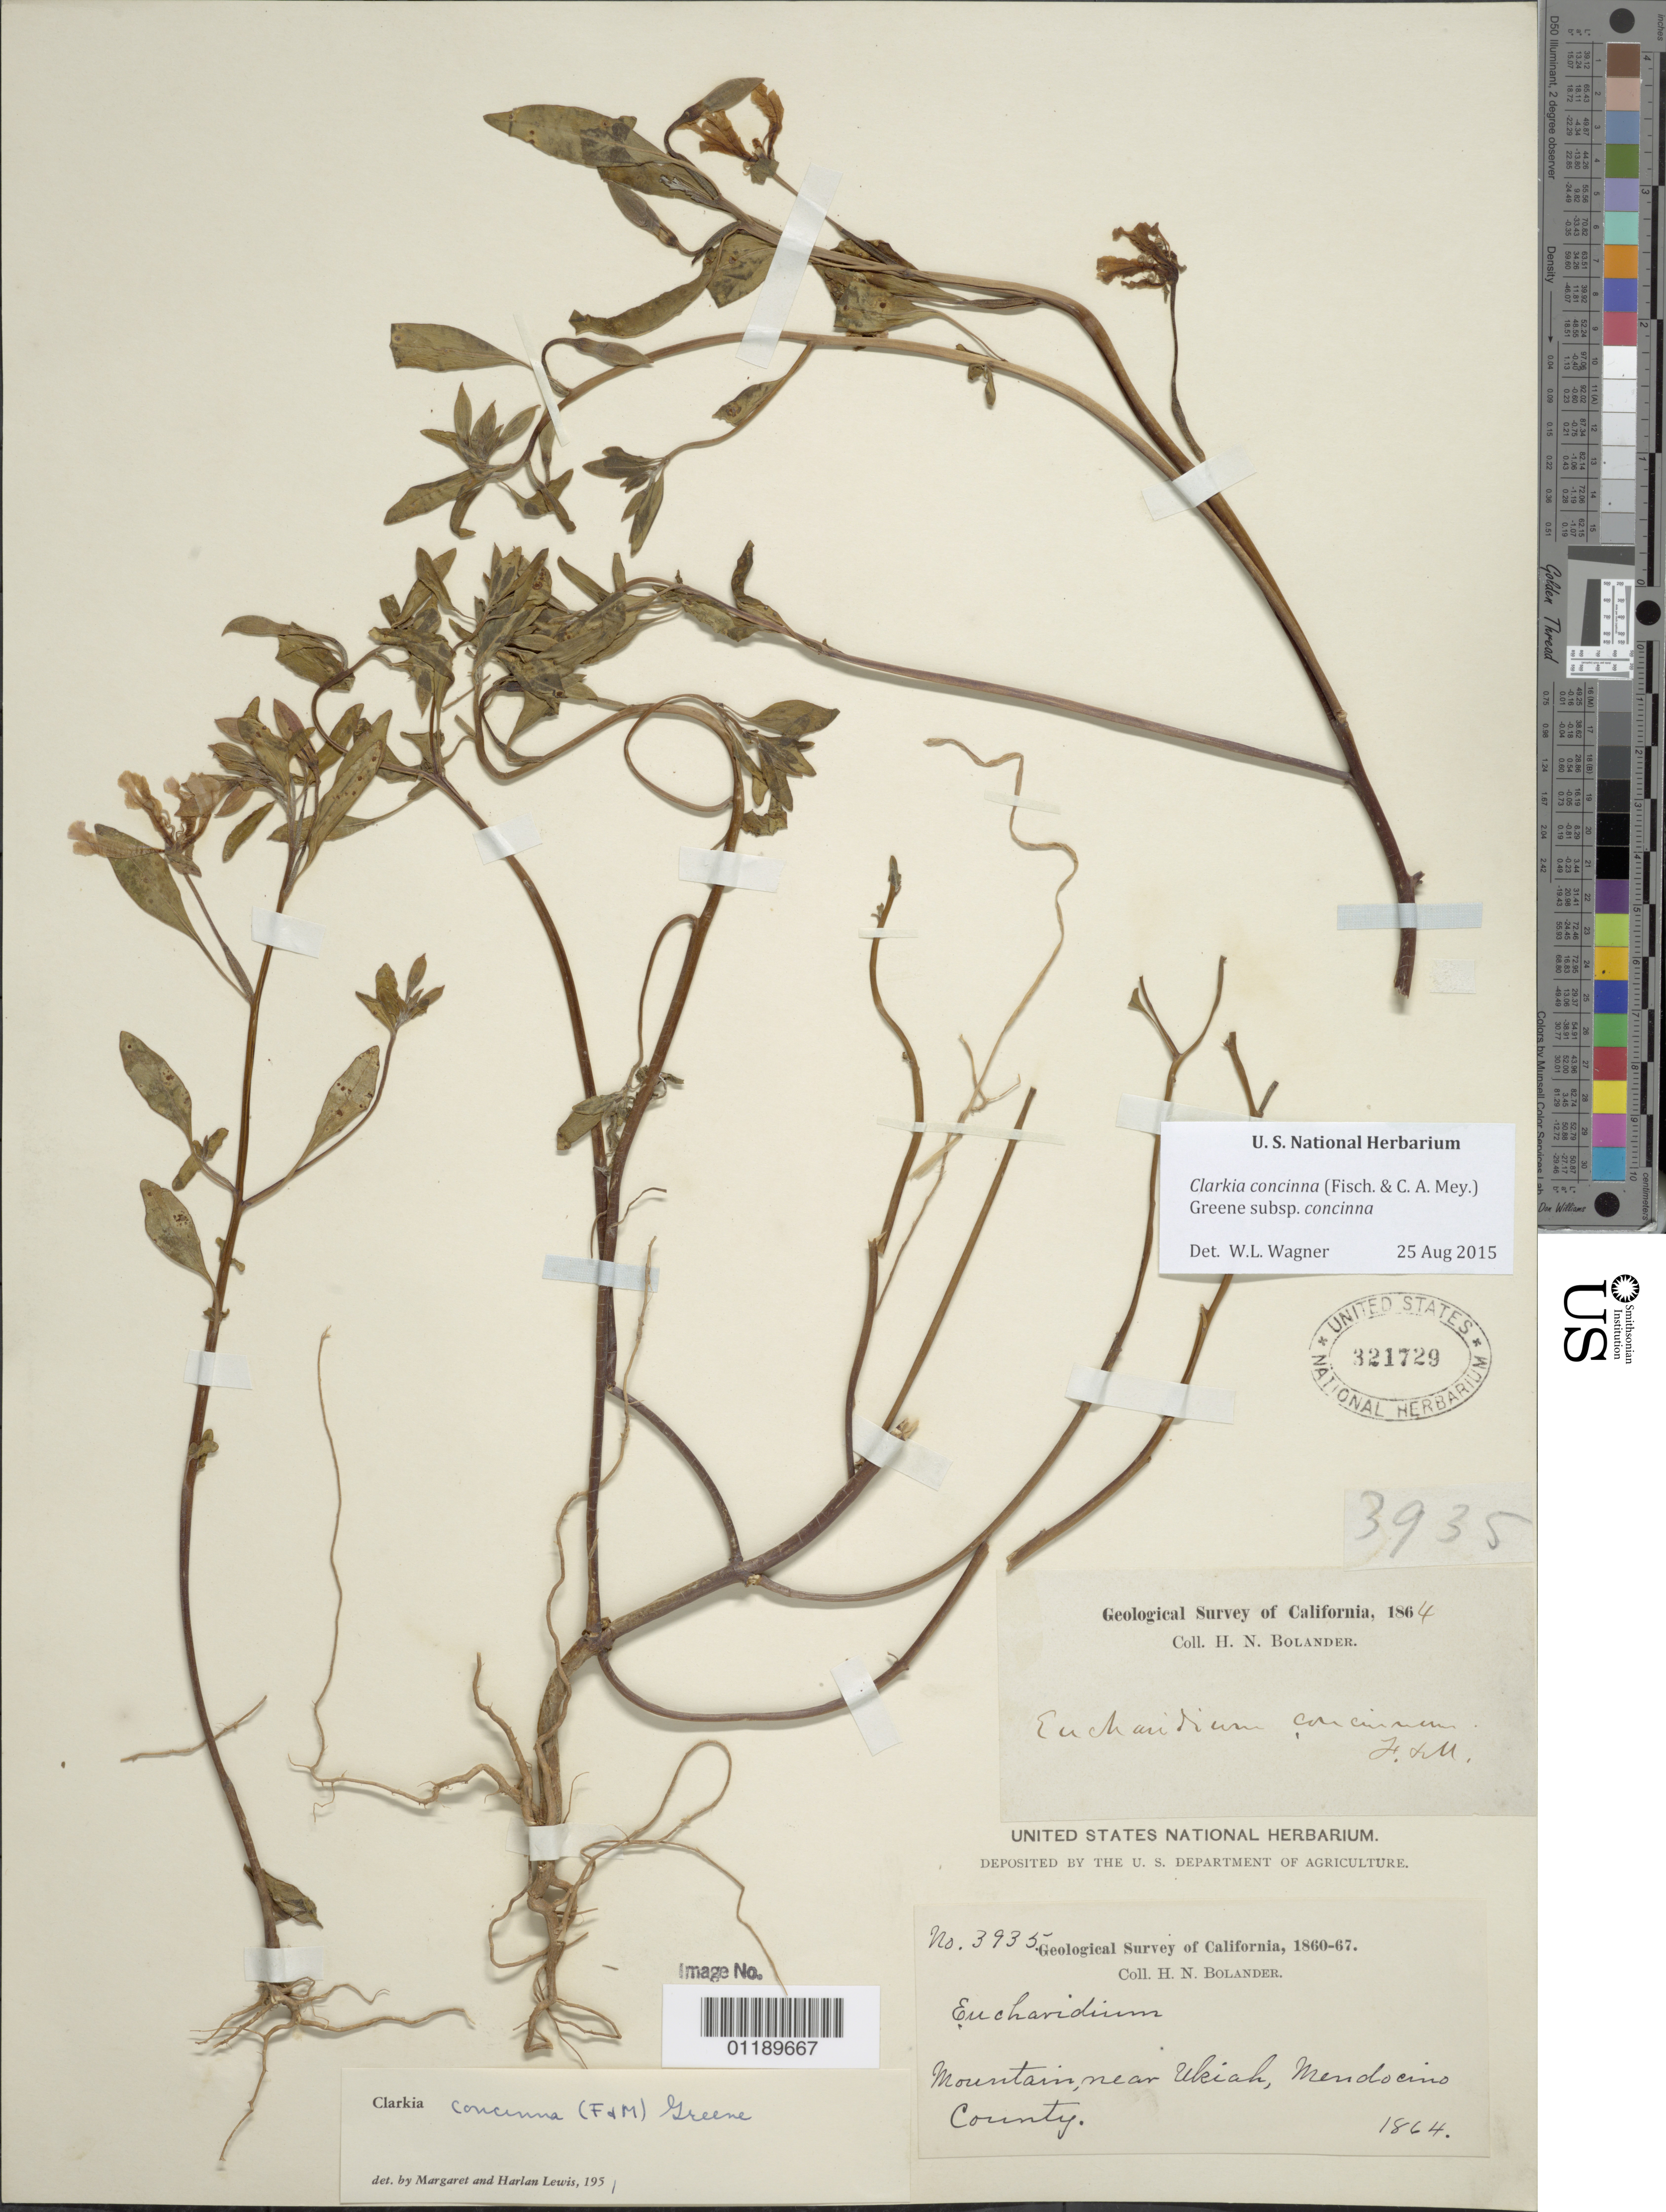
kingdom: Plantae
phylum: Tracheophyta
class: Magnoliopsida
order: Myrtales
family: Onagraceae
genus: Clarkia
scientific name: Clarkia concinna subsp. concinna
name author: (Fisch. & C.A. Mey.) Greene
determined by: Wagner, W. L., (BOT), Smithsonian Institution - National Museum of Natural History (UNITED STATES)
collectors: H. Bolander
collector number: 3935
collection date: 1864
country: United States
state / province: California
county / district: Mendocino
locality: Mountain near Ukiah, Mendocino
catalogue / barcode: US 321729